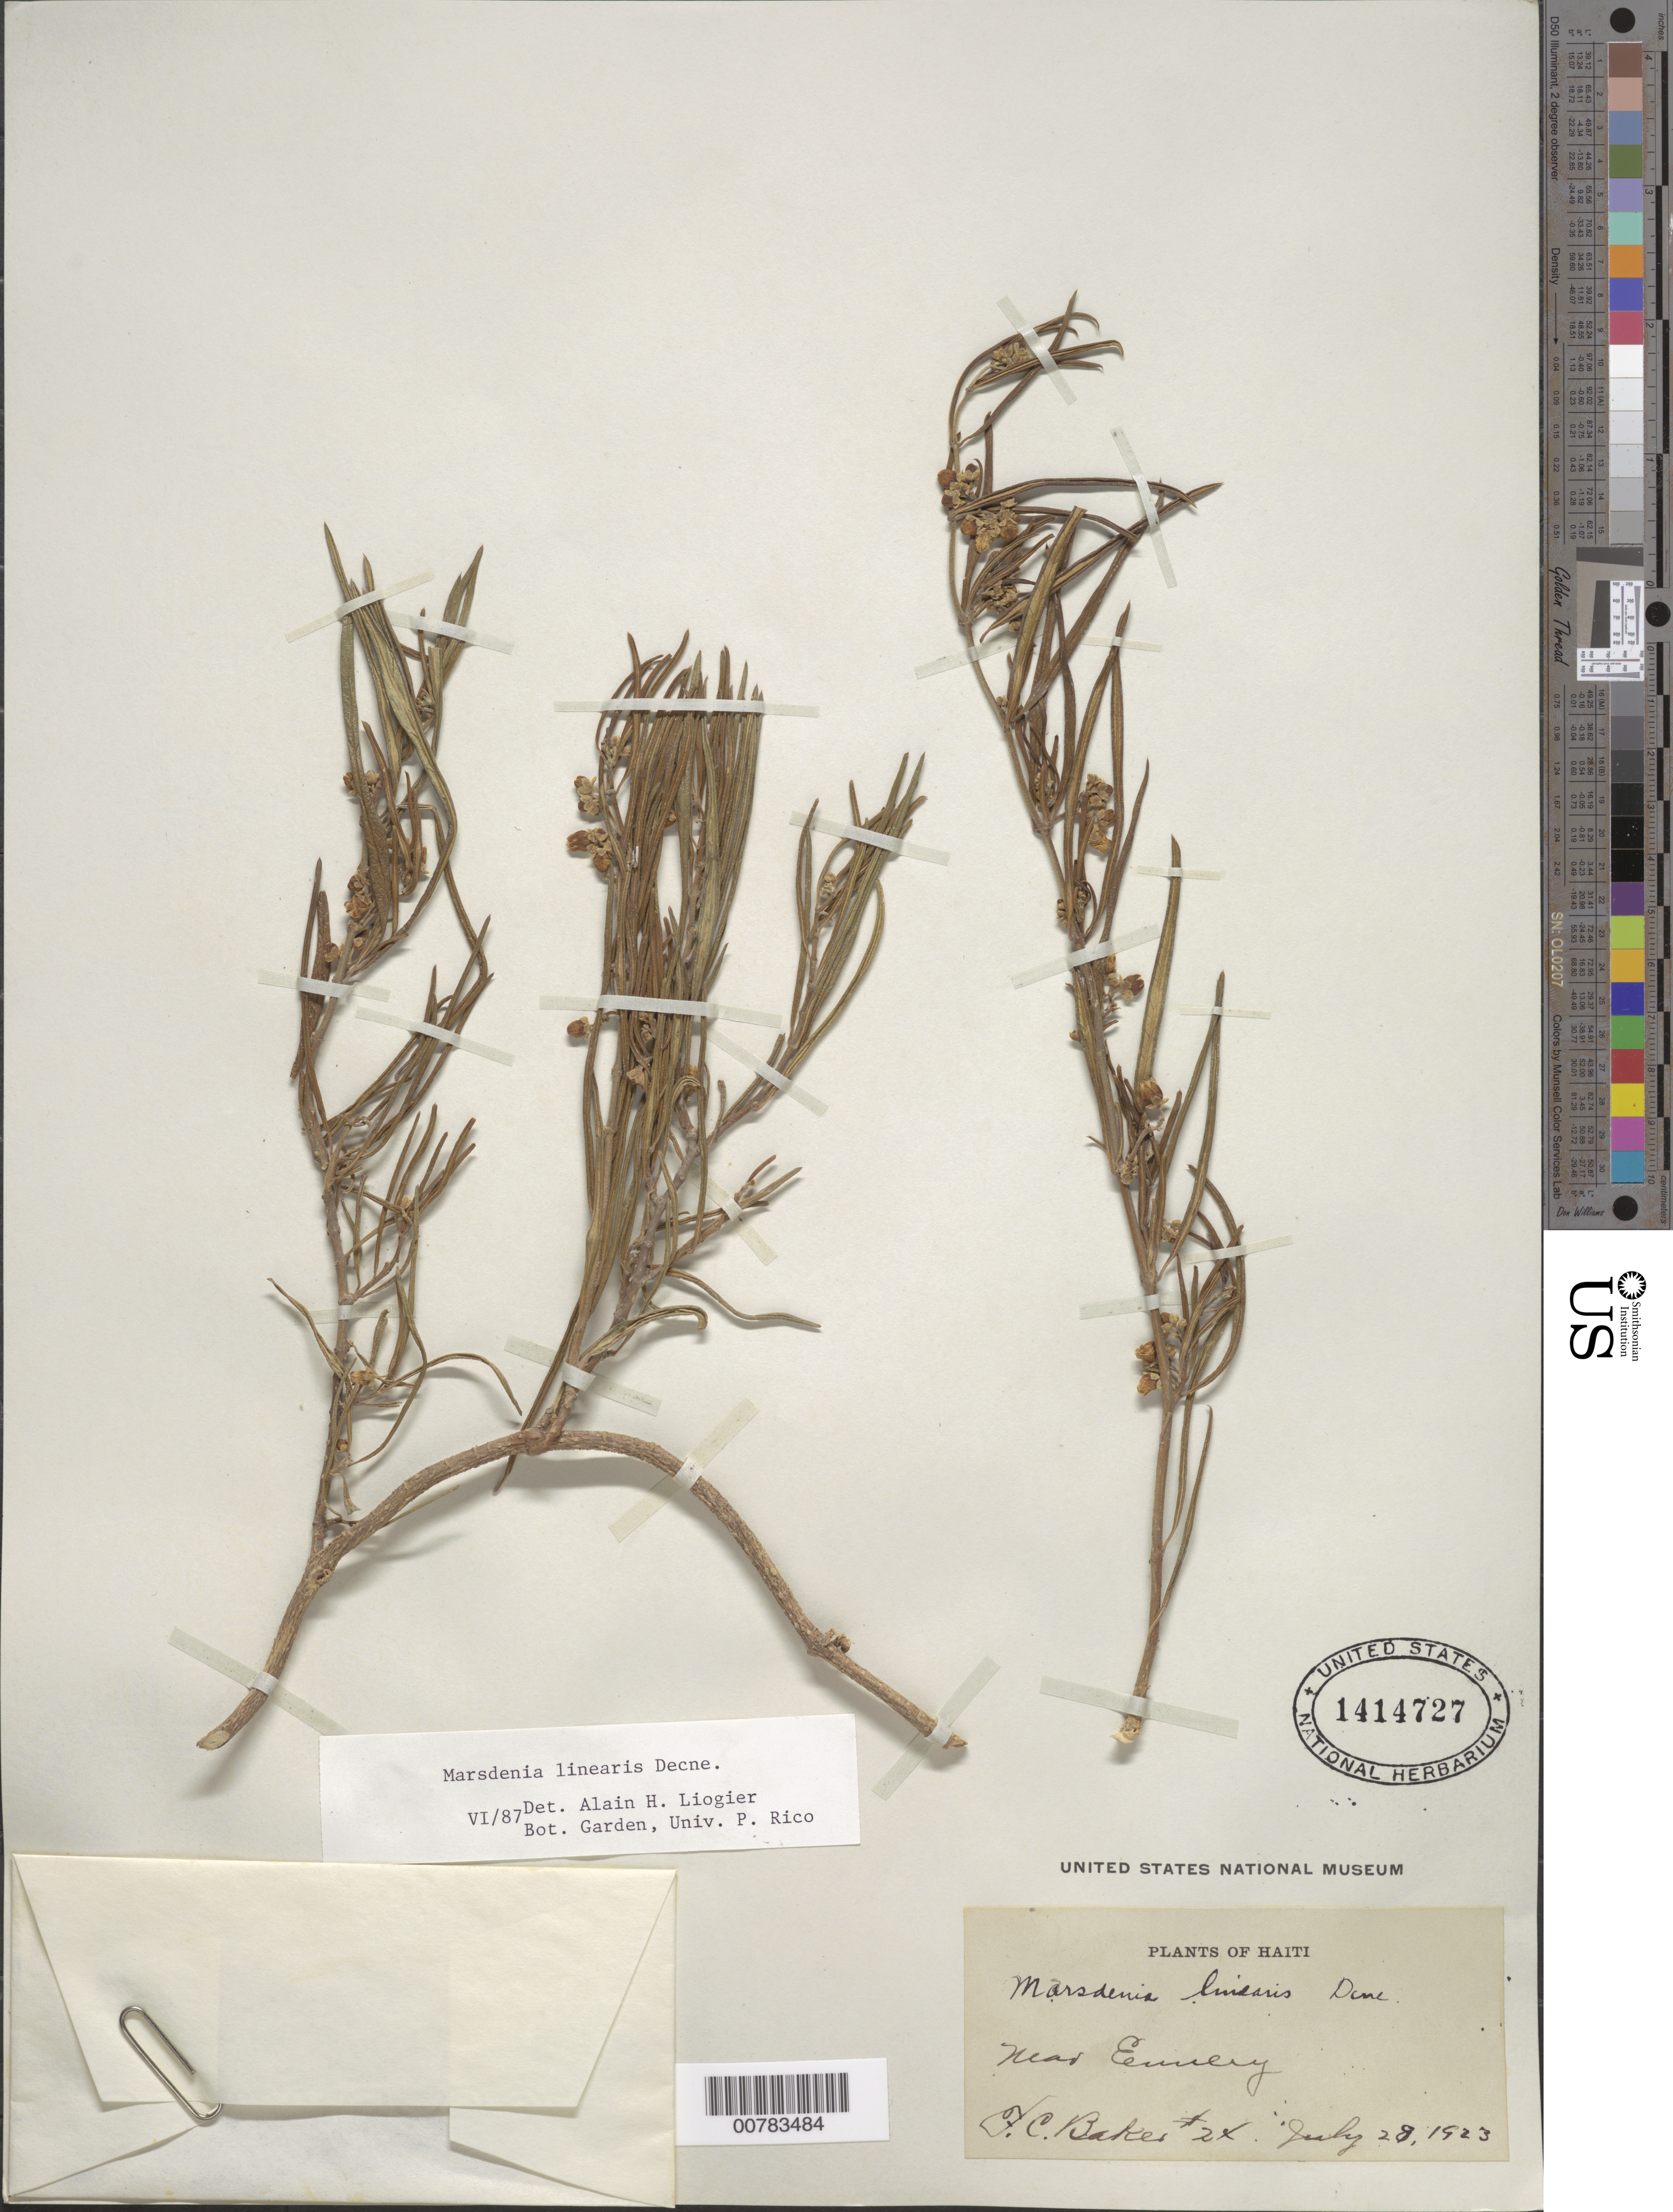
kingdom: Plantae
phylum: Tracheophyta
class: Magnoliopsida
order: Gentianales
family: Apocynaceae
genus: Marsdenia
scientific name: Marsdenia linearis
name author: Decne.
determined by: Liogier, Alain H.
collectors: F. C. Baker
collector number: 2x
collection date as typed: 29 Jul 1923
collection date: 1923-07-29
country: Haiti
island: Hispaniola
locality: "Mar" Ennery.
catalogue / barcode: US 1414727